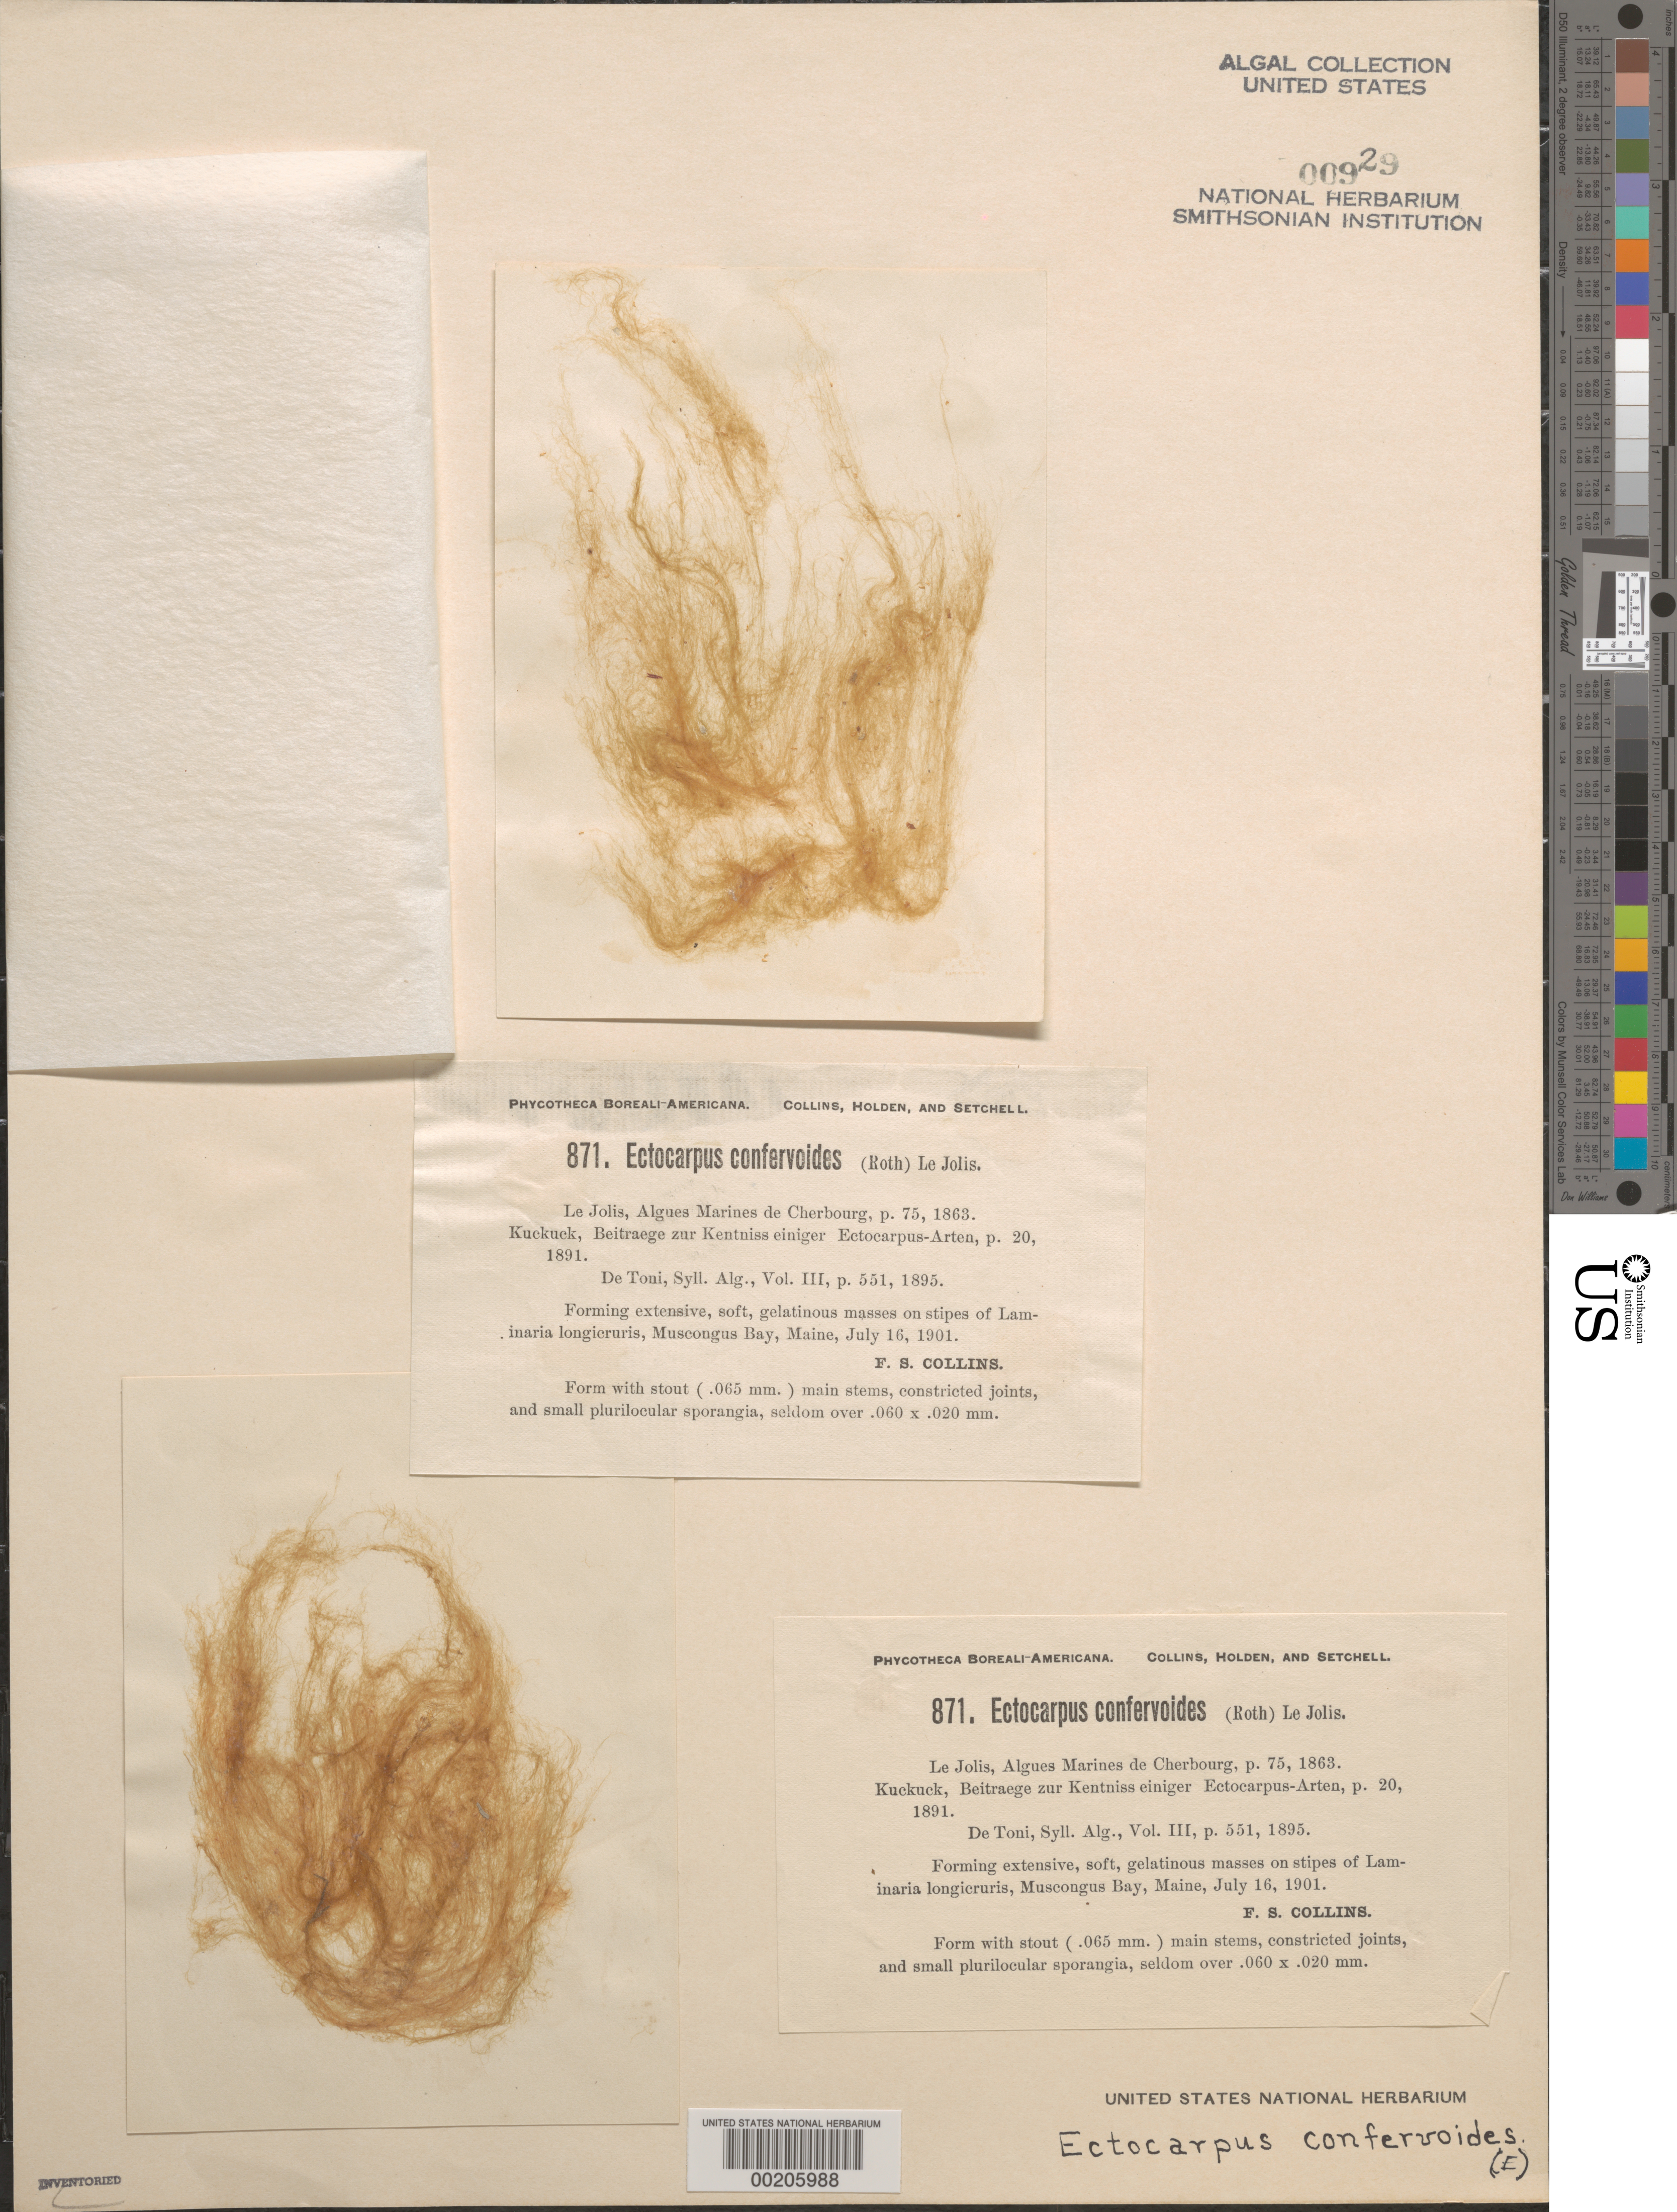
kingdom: Chromista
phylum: Ochrophyta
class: Phaeophyceae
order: Ectocarpales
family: Ectocarpaceae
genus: Ectocarpus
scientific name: Ectocarpus siliculosus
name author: (Dillwyn) Lyngbye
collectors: F. Collins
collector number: PB-A 871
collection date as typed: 16 Jul 1901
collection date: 1901-07-16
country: United States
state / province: Maine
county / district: Knox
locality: Muscongus Bay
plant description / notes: Collins, Holden & Setchell, Phycotheca Boreali-Americana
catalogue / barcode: US 929